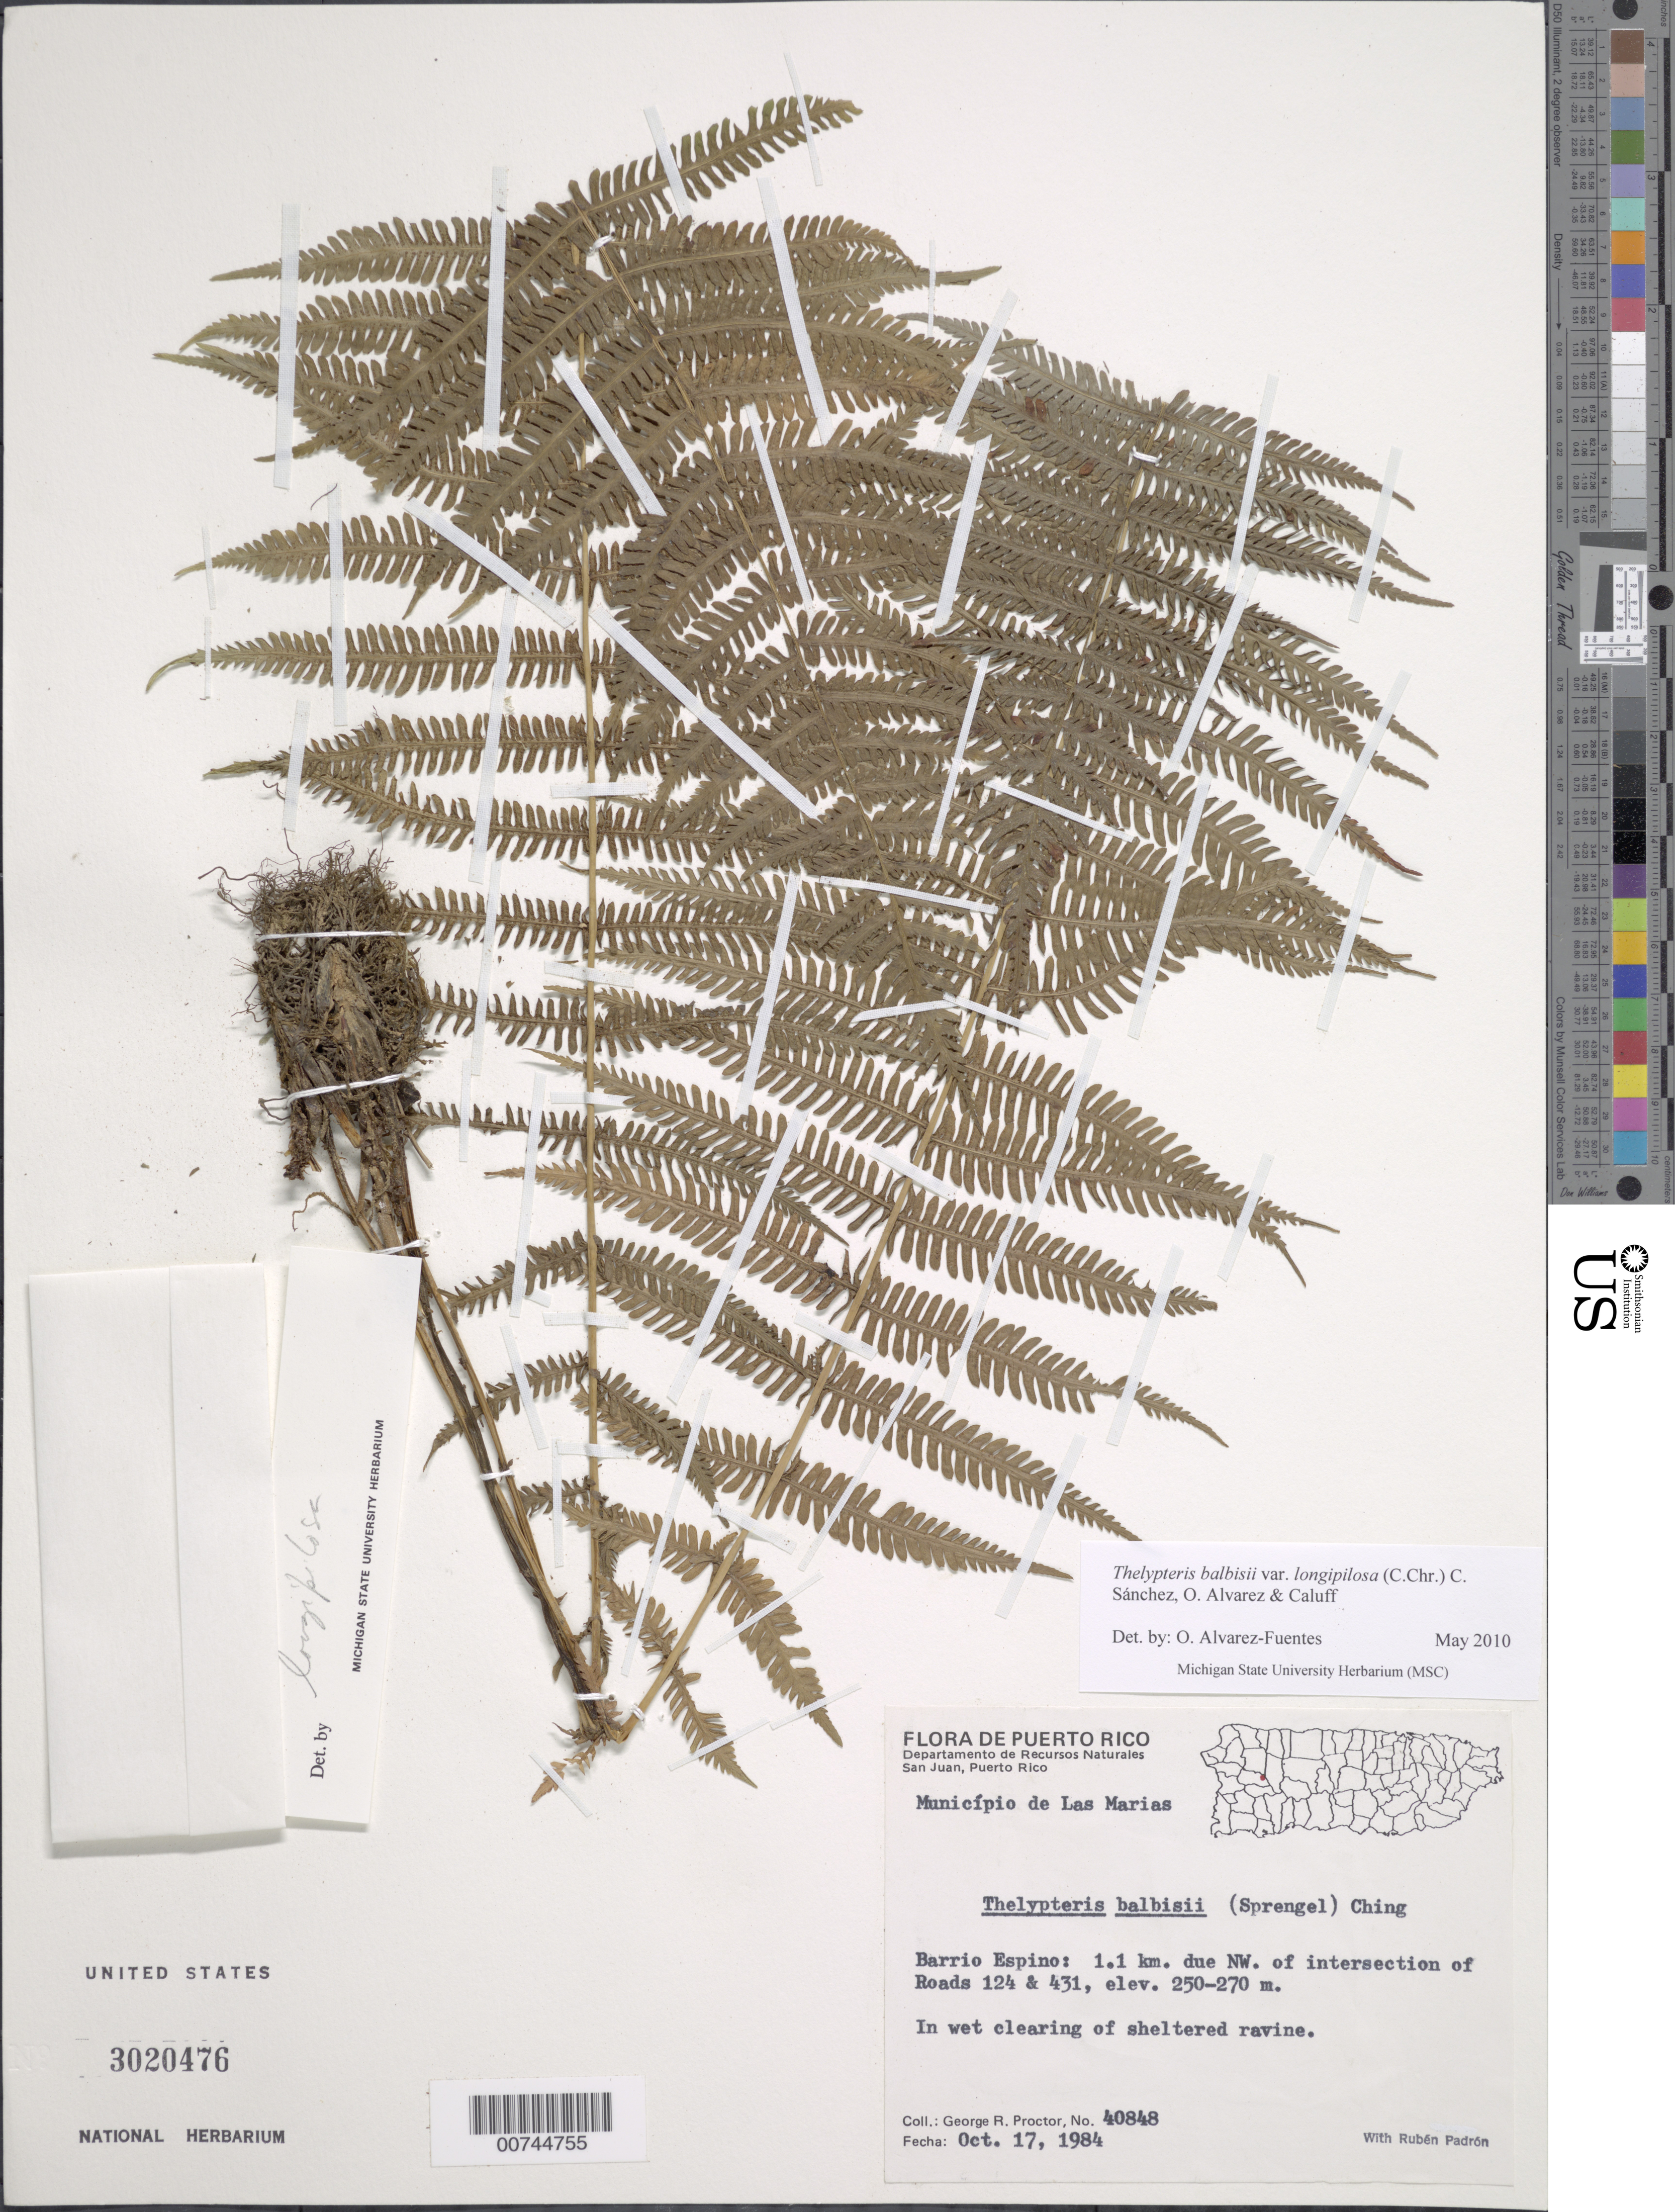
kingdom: Plantae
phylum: Tracheophyta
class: Polypodiopsida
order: Polypodiales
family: Thelypteridaceae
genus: Amauropelta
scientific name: Amauropelta balbisii (Spreng.) comb. nov., ined. 2015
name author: (Spreng.)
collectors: G. R. Proctor & R. Padrón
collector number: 40840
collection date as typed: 17 Oct 1984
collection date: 1984-10-17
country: Puerto Rico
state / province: Las Marías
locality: Barrio Espino: 1.1 km due NW of intersection of Roads 124 & 431, Municipio de Las Marias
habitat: In wet clearing of sheltered ravine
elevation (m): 250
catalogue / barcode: US 3020476